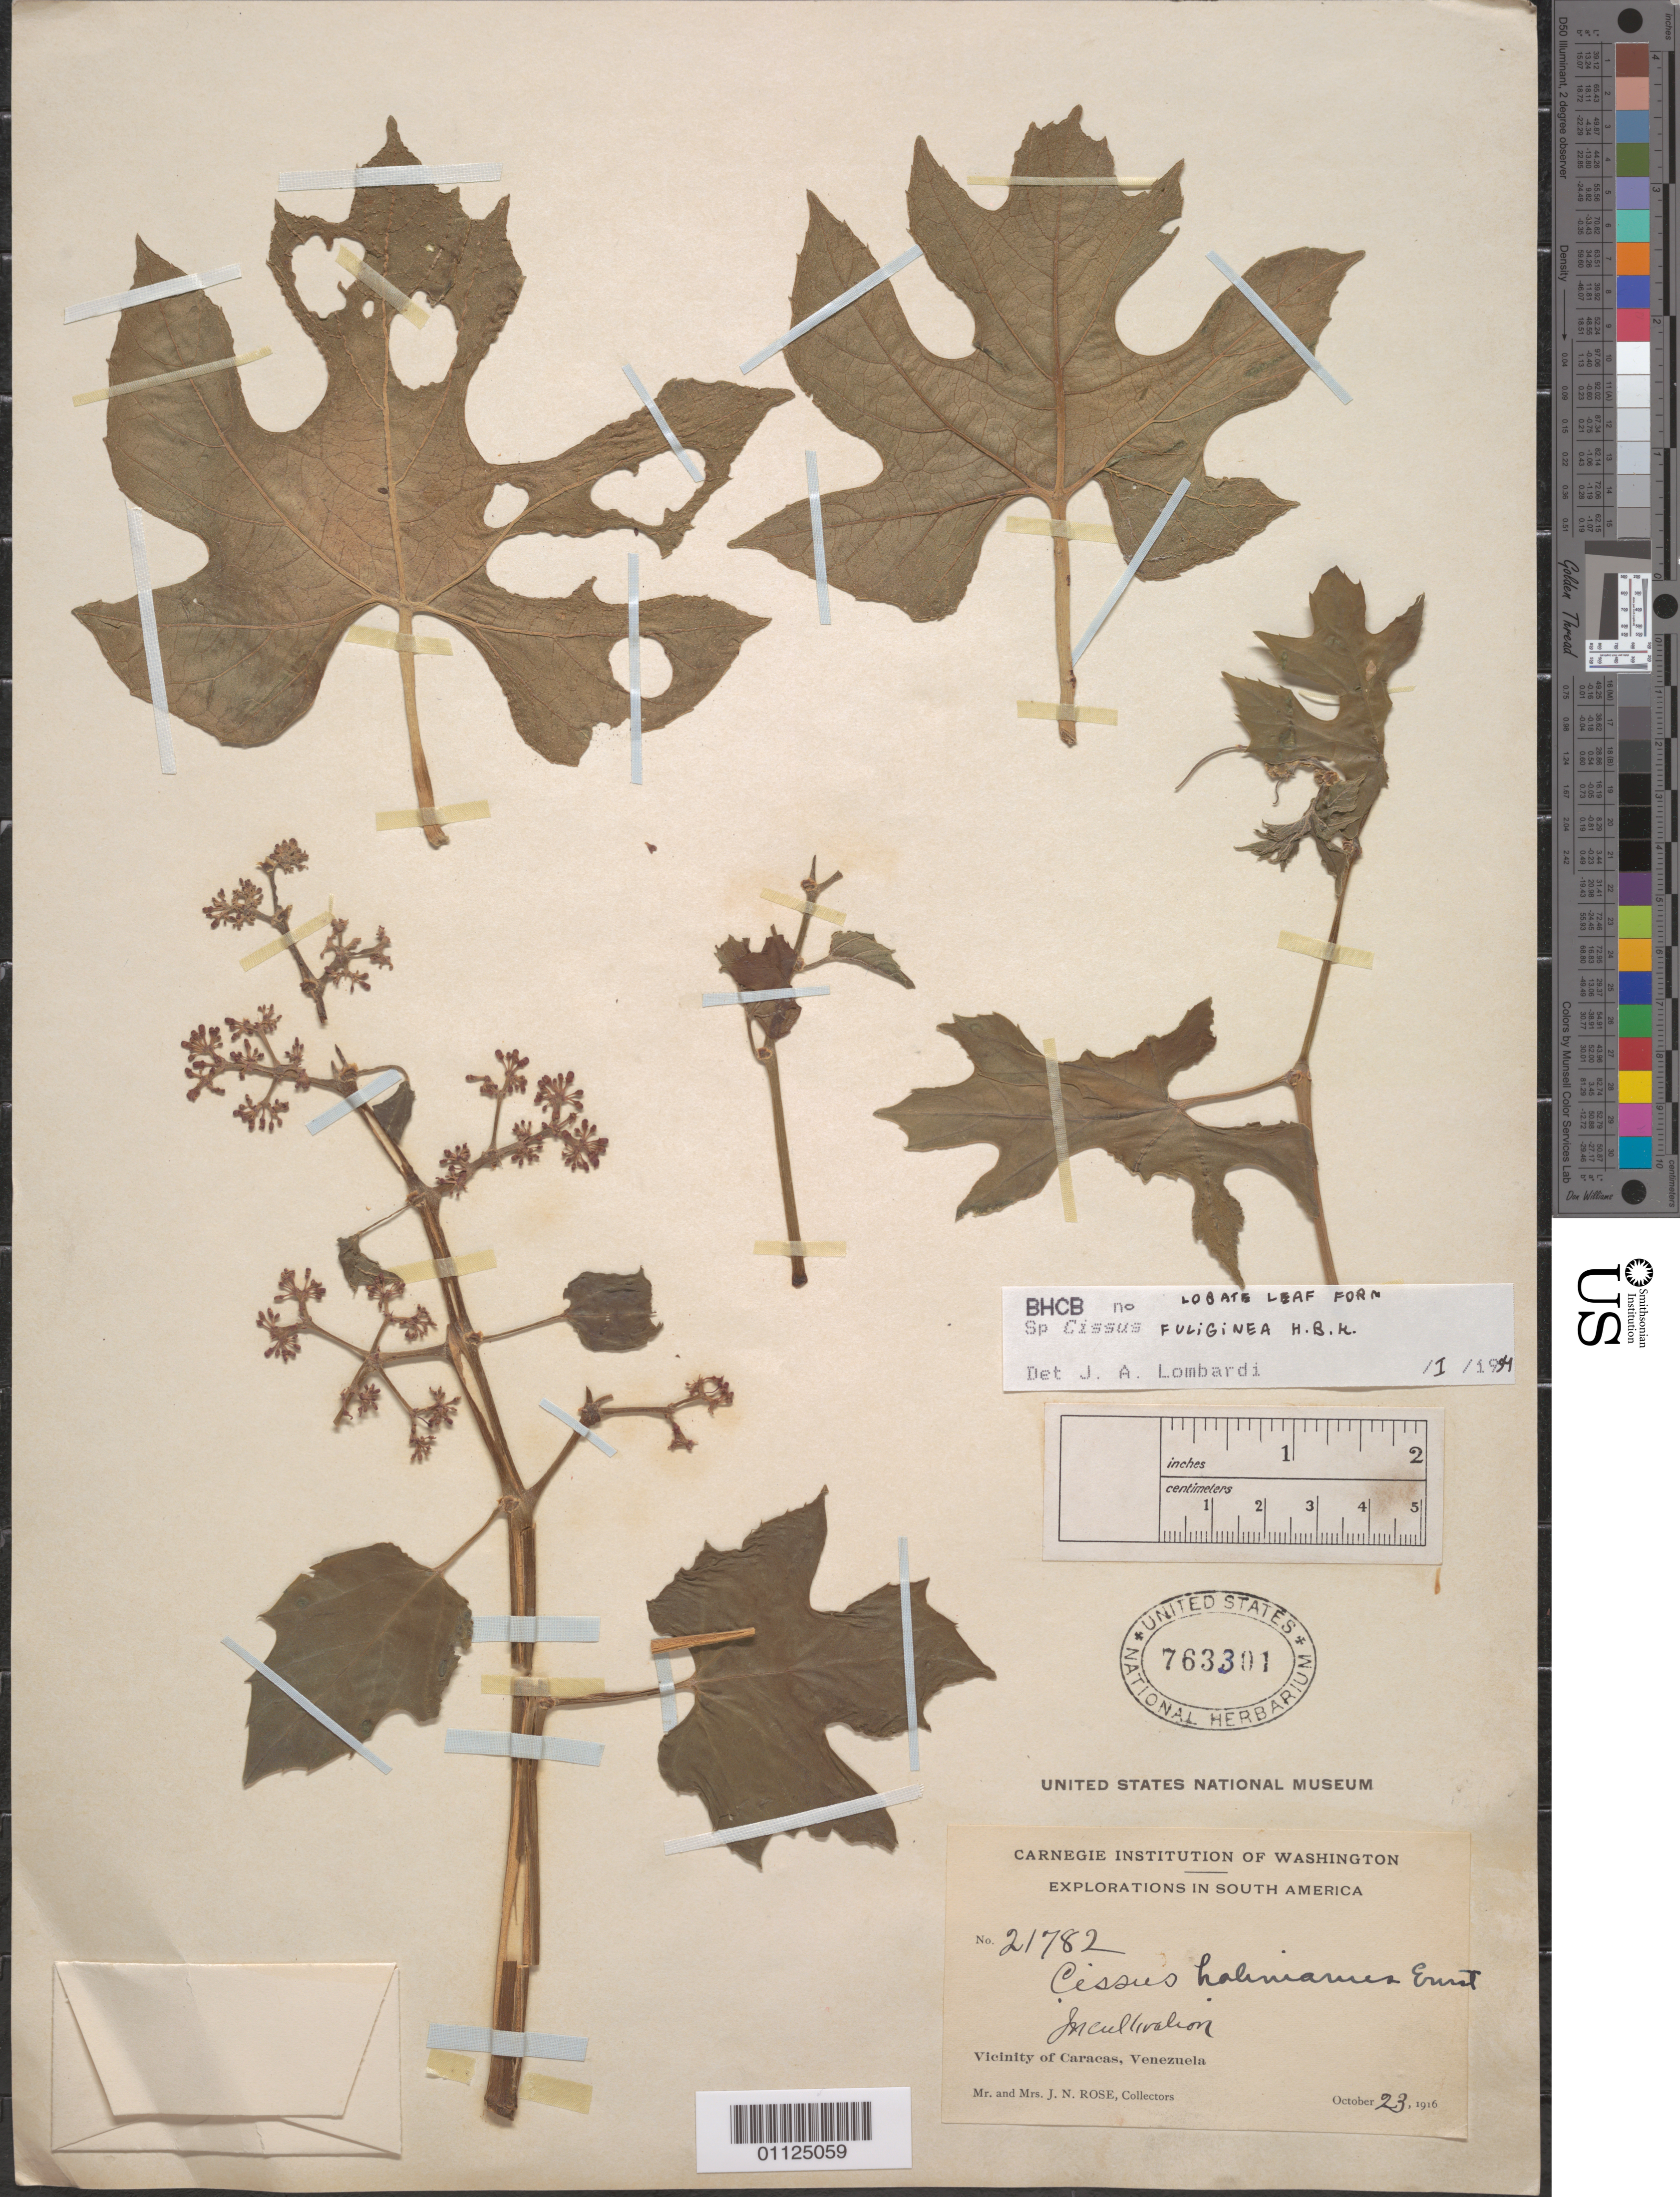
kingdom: Plantae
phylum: Tracheophyta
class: Magnoliopsida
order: Vitales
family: Vitaceae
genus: Cissus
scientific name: Cissus fuliginea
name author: Kunth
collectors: L. B. Rose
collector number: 21782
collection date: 1916-10-23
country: Venezuela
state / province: Distrito Federal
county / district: Libertador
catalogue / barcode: US 763301